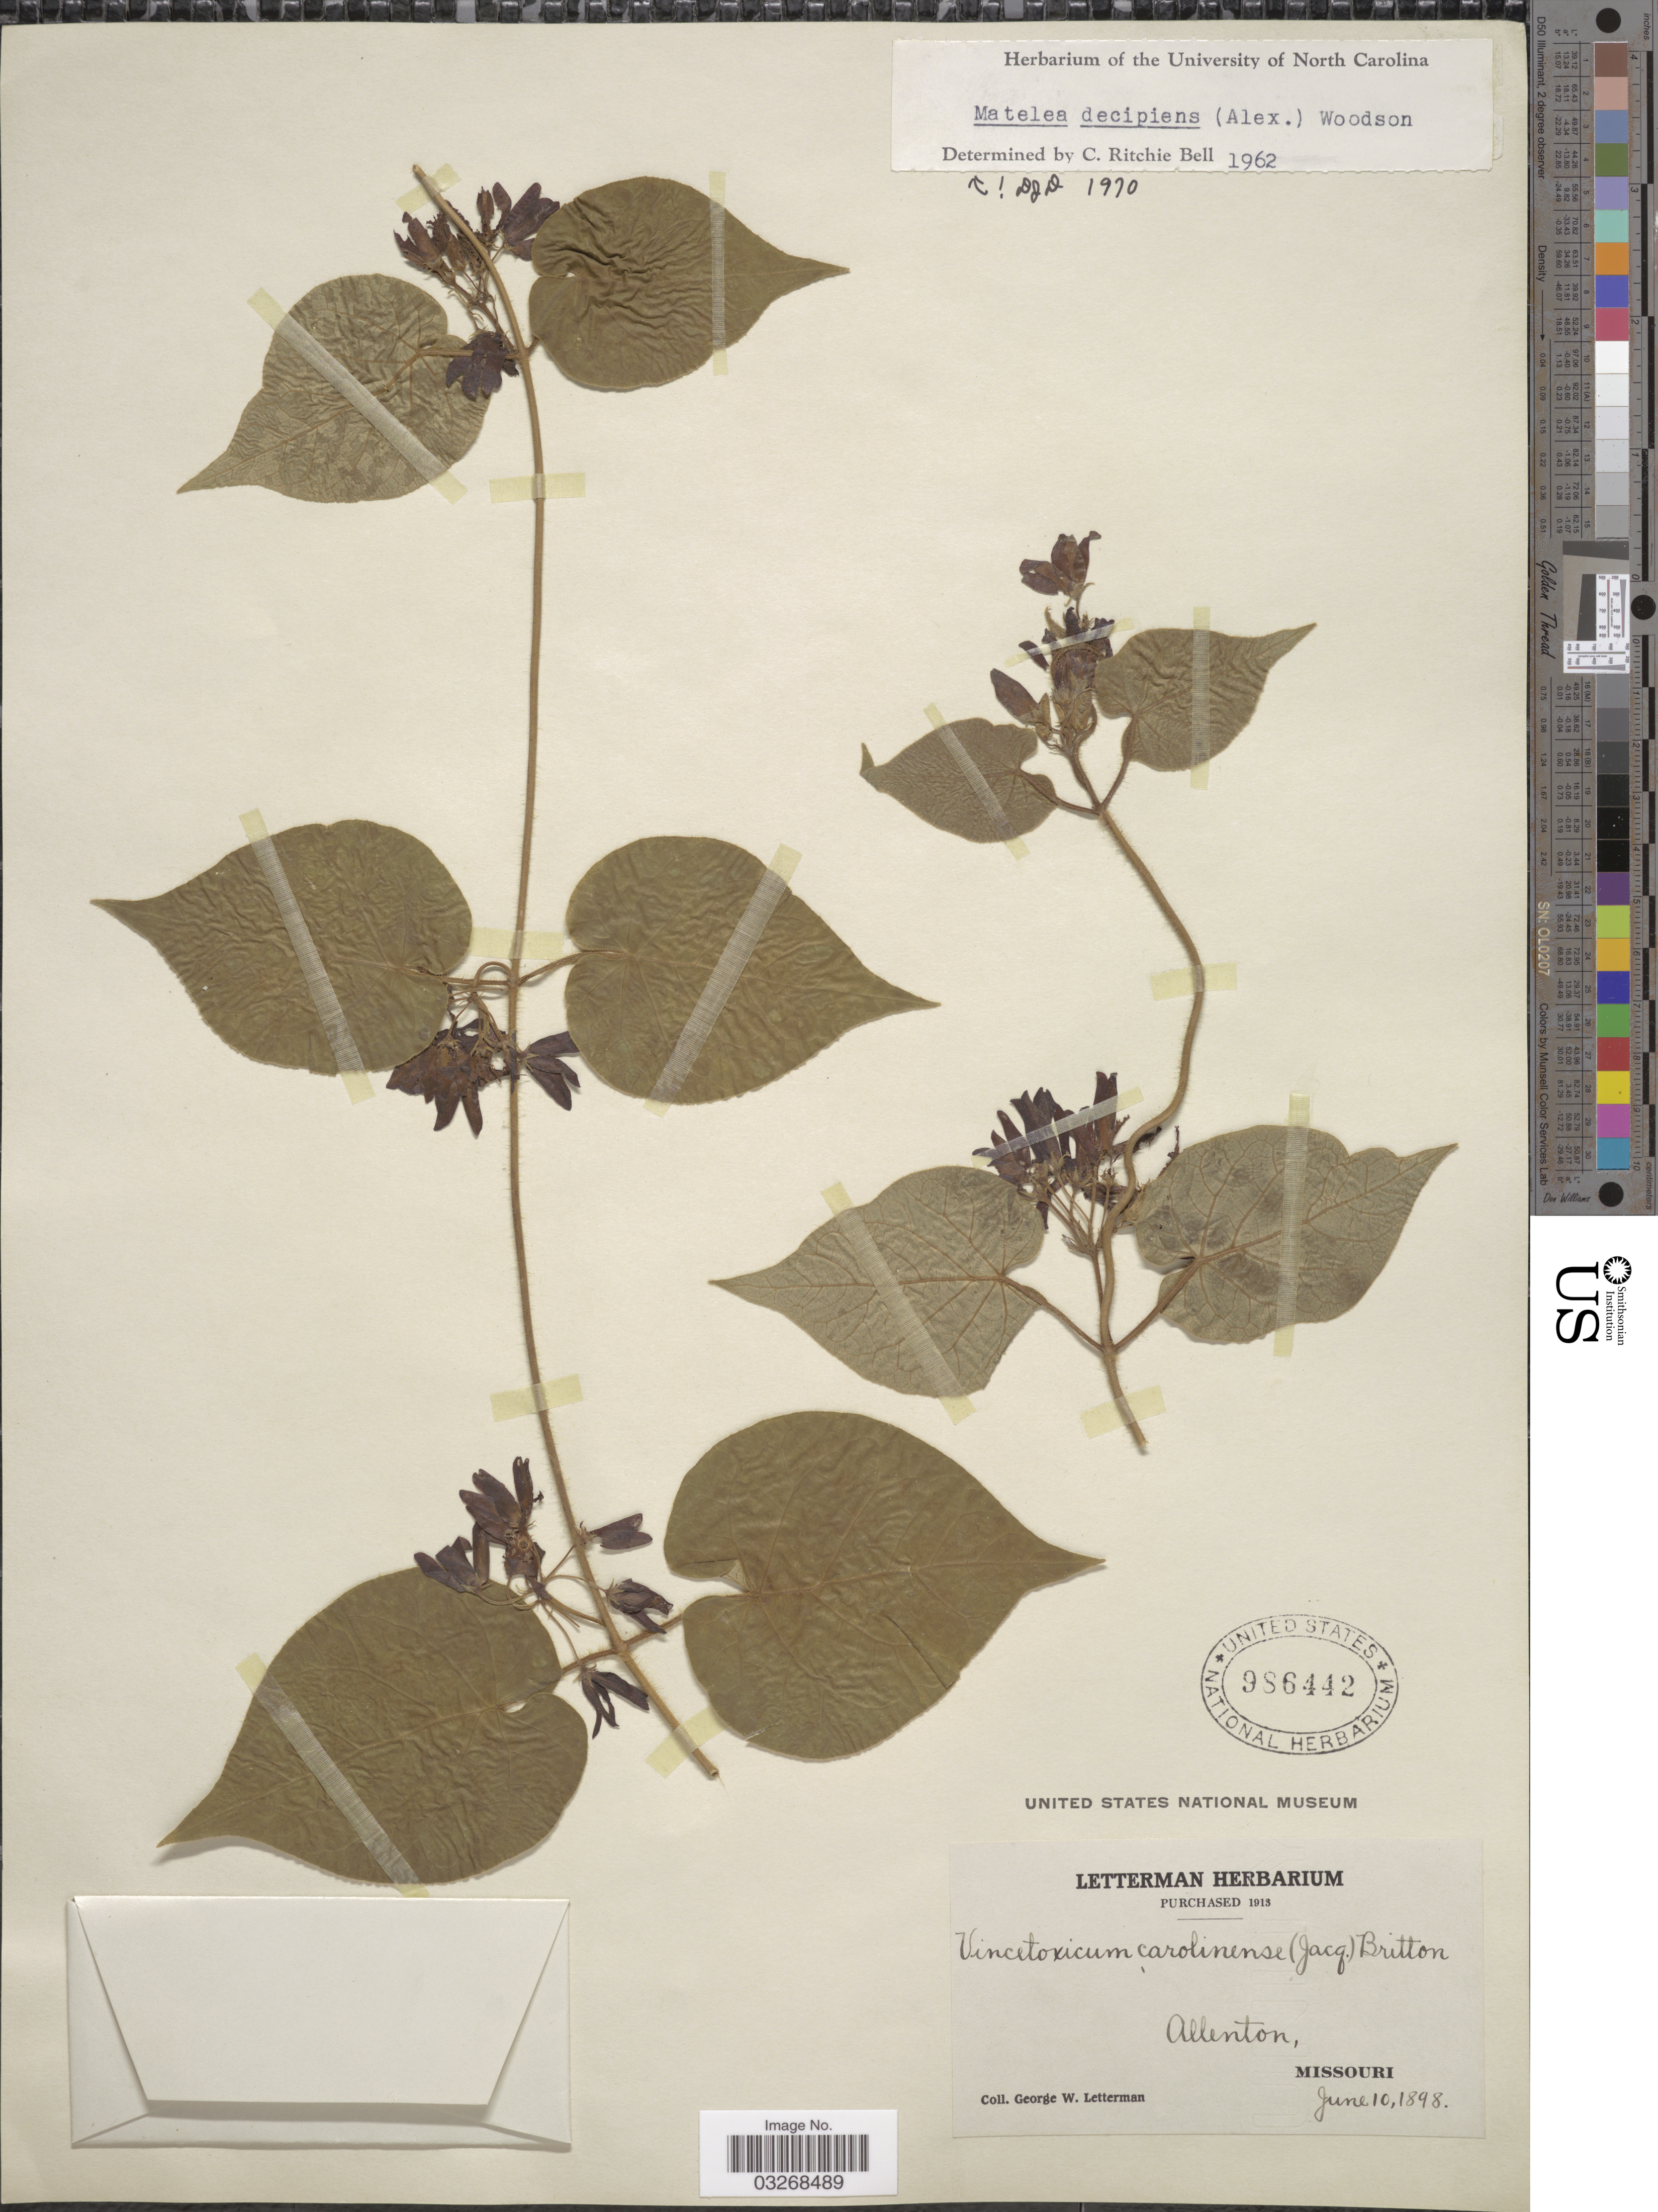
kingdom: Plantae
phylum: Tracheophyta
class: Magnoliopsida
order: Gentianales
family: Apocynaceae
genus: Matelea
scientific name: Matelea decipiens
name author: (Alexander) Woodson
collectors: G. W. Letterman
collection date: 1898-06-10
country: United States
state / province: Missouri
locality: Allenton.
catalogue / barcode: US 986442